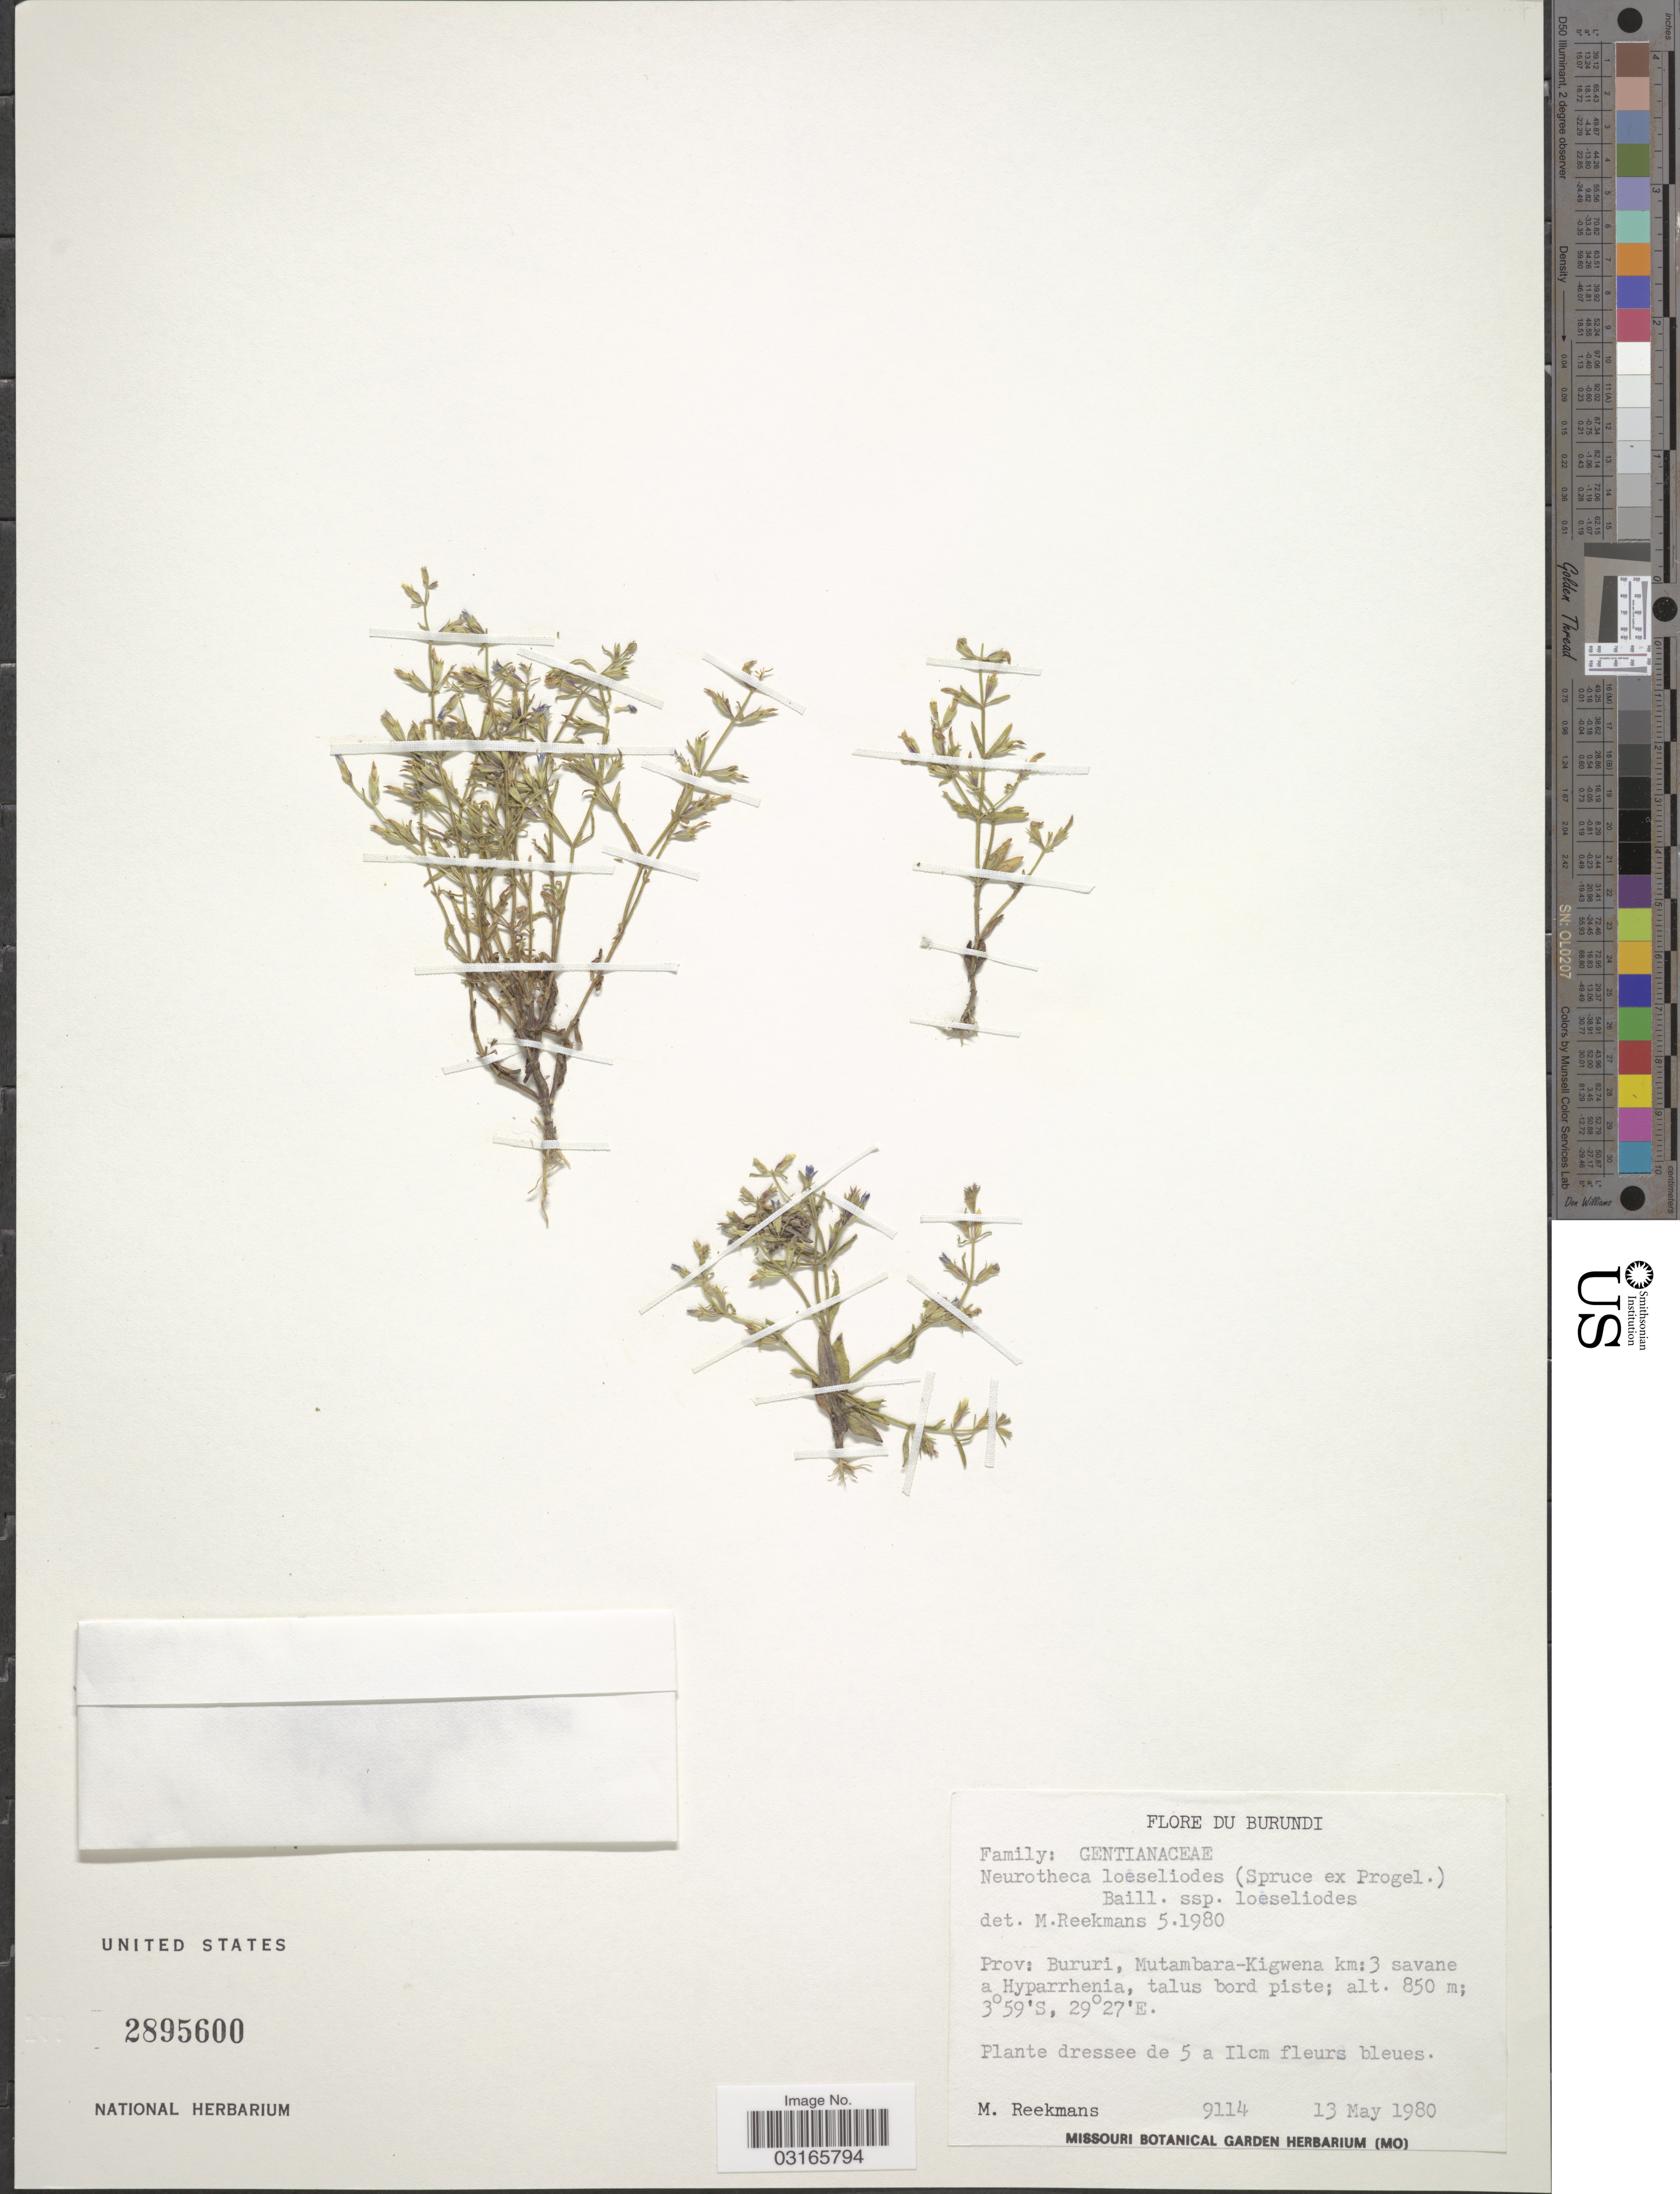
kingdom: Plantae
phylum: Tracheophyta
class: Magnoliopsida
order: Gentianales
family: Gentianaceae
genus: Neurotheca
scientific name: Neurotheca loeselioides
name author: (Spruce ex Progel) Baill.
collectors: M. Reekmans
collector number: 9114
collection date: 1980-05-13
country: Burundi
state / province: Bururi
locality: Prov: Bururi, Mutambara) kigwena km: 3.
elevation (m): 850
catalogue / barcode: US 2895600